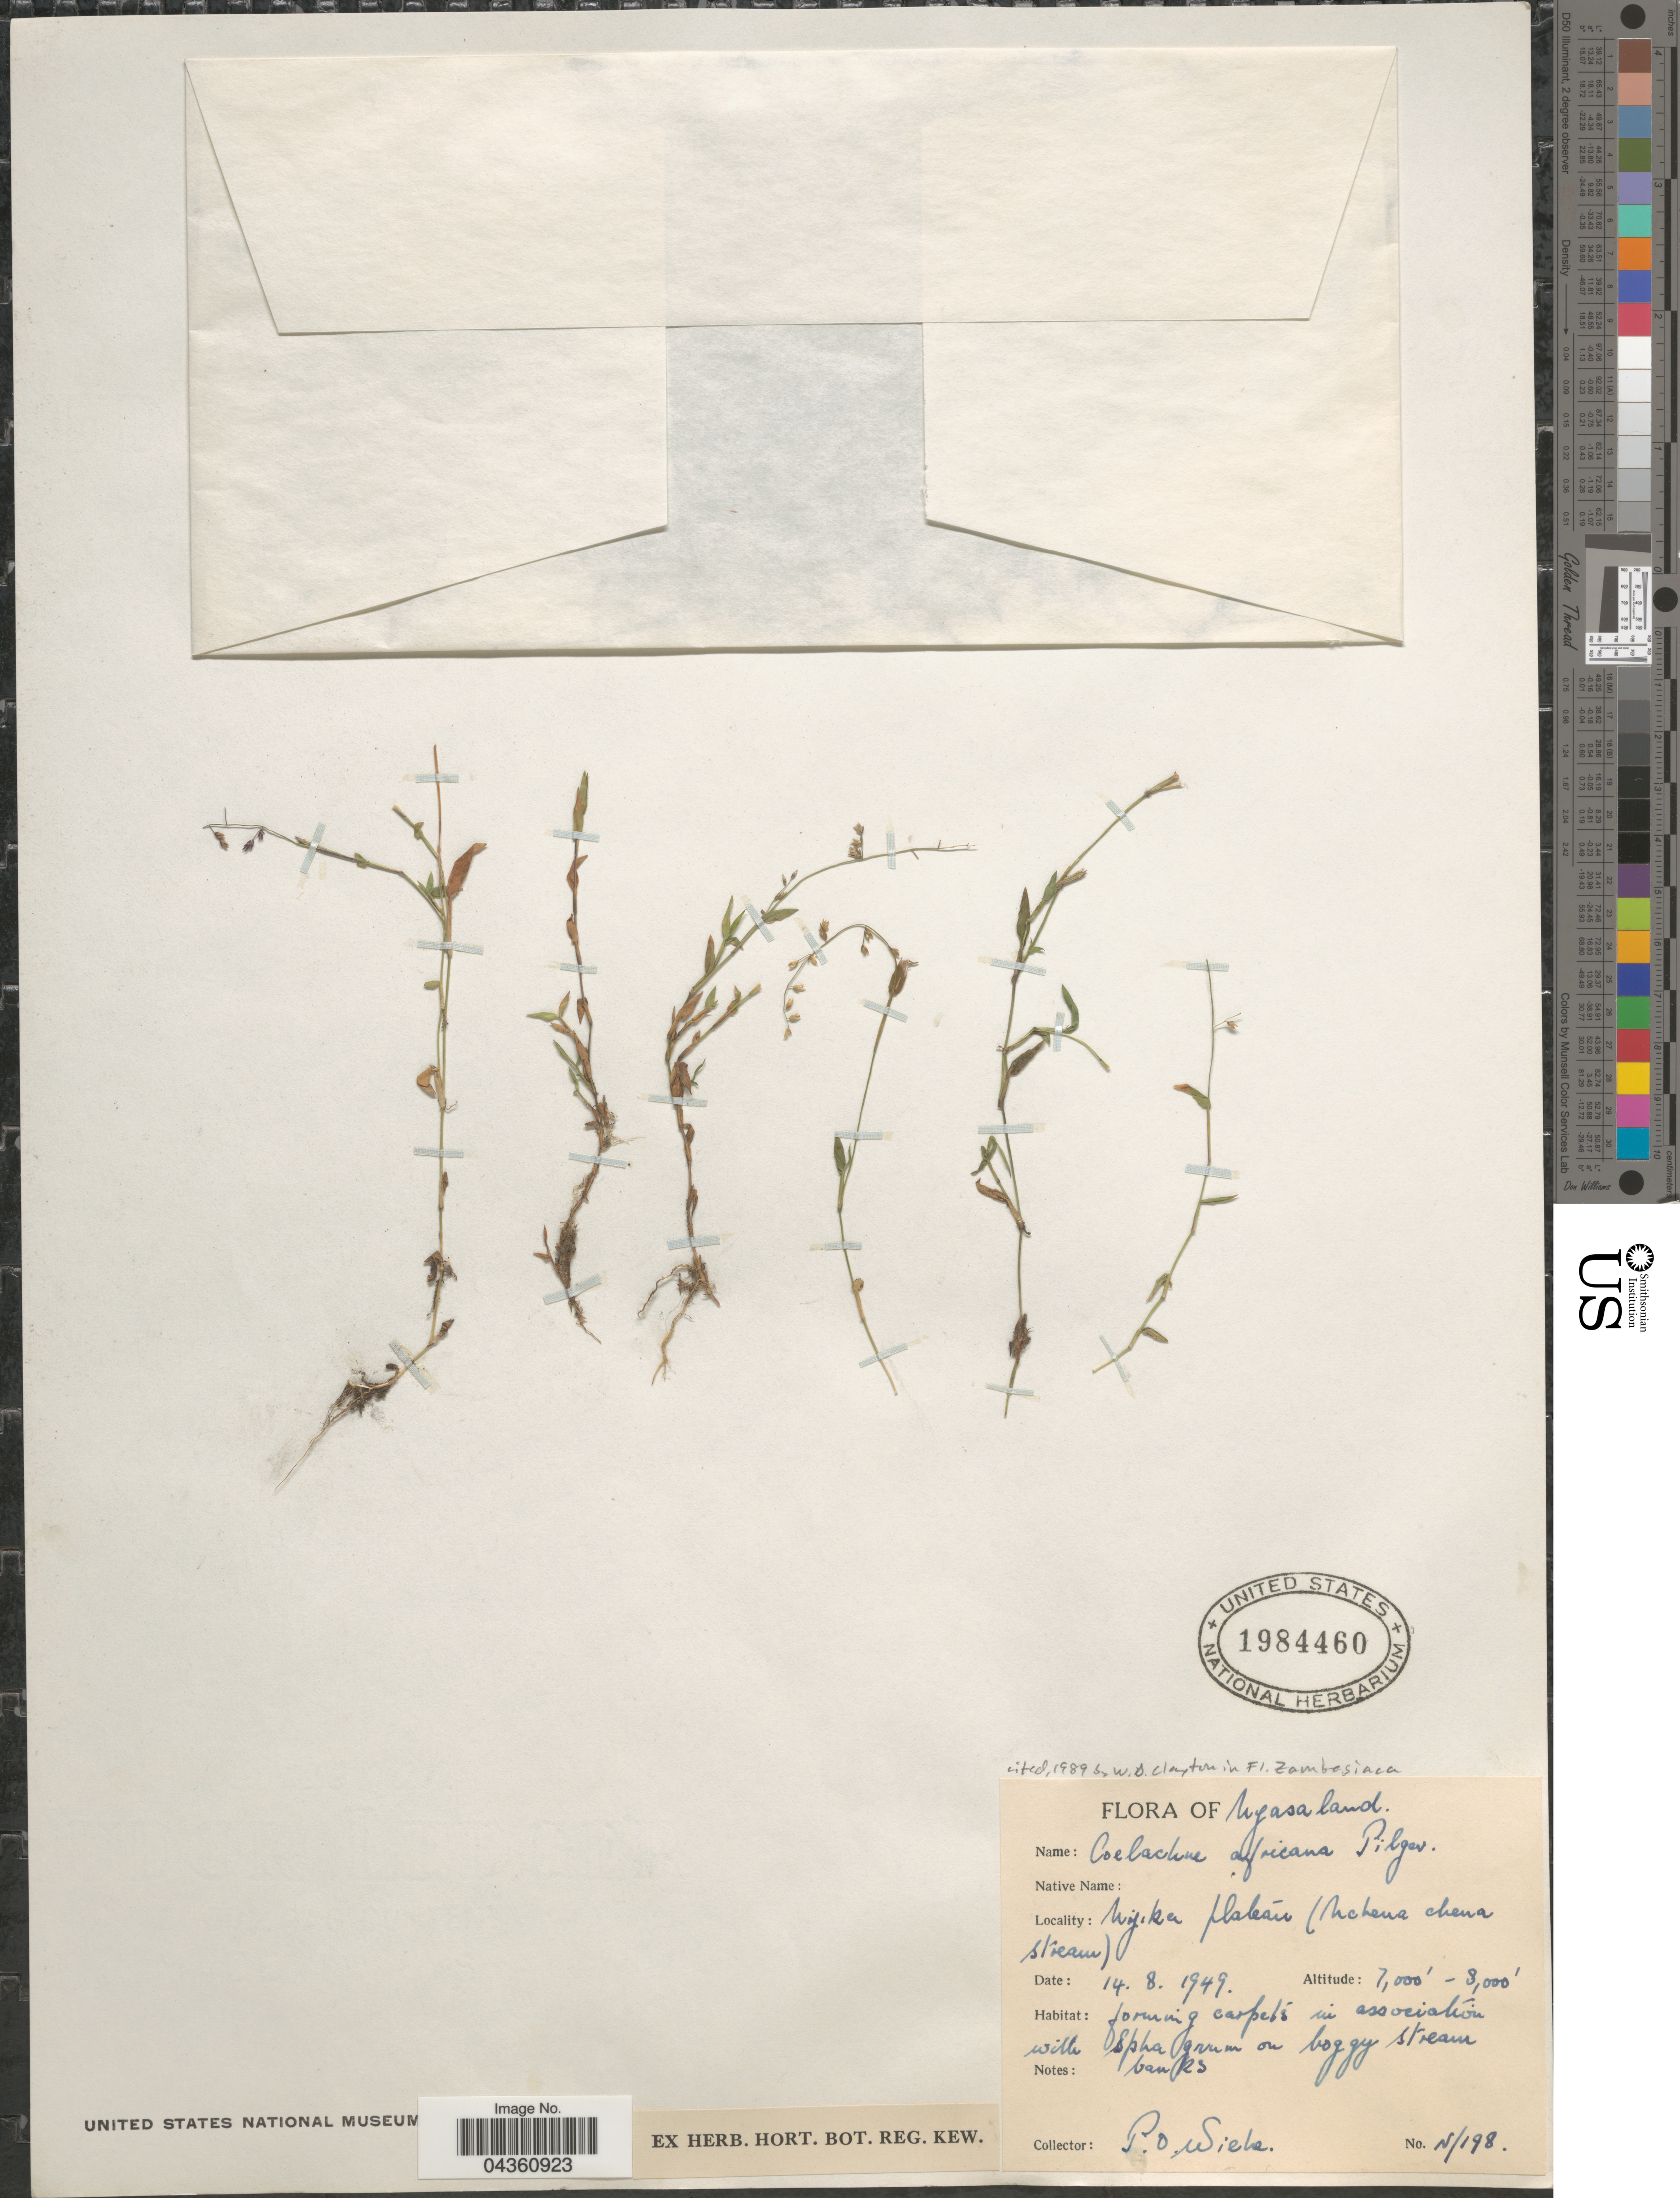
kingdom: Plantae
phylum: Tracheophyta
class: Liliopsida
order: Poales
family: Poaceae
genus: Coelachne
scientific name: Coelachne africana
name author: Pilg.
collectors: P. Wiehe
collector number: N/198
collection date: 1949-08-14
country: Malawi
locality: Nyasaland. Nyika plateau (Nchena chena stream).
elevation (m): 2134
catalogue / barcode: US 1984460